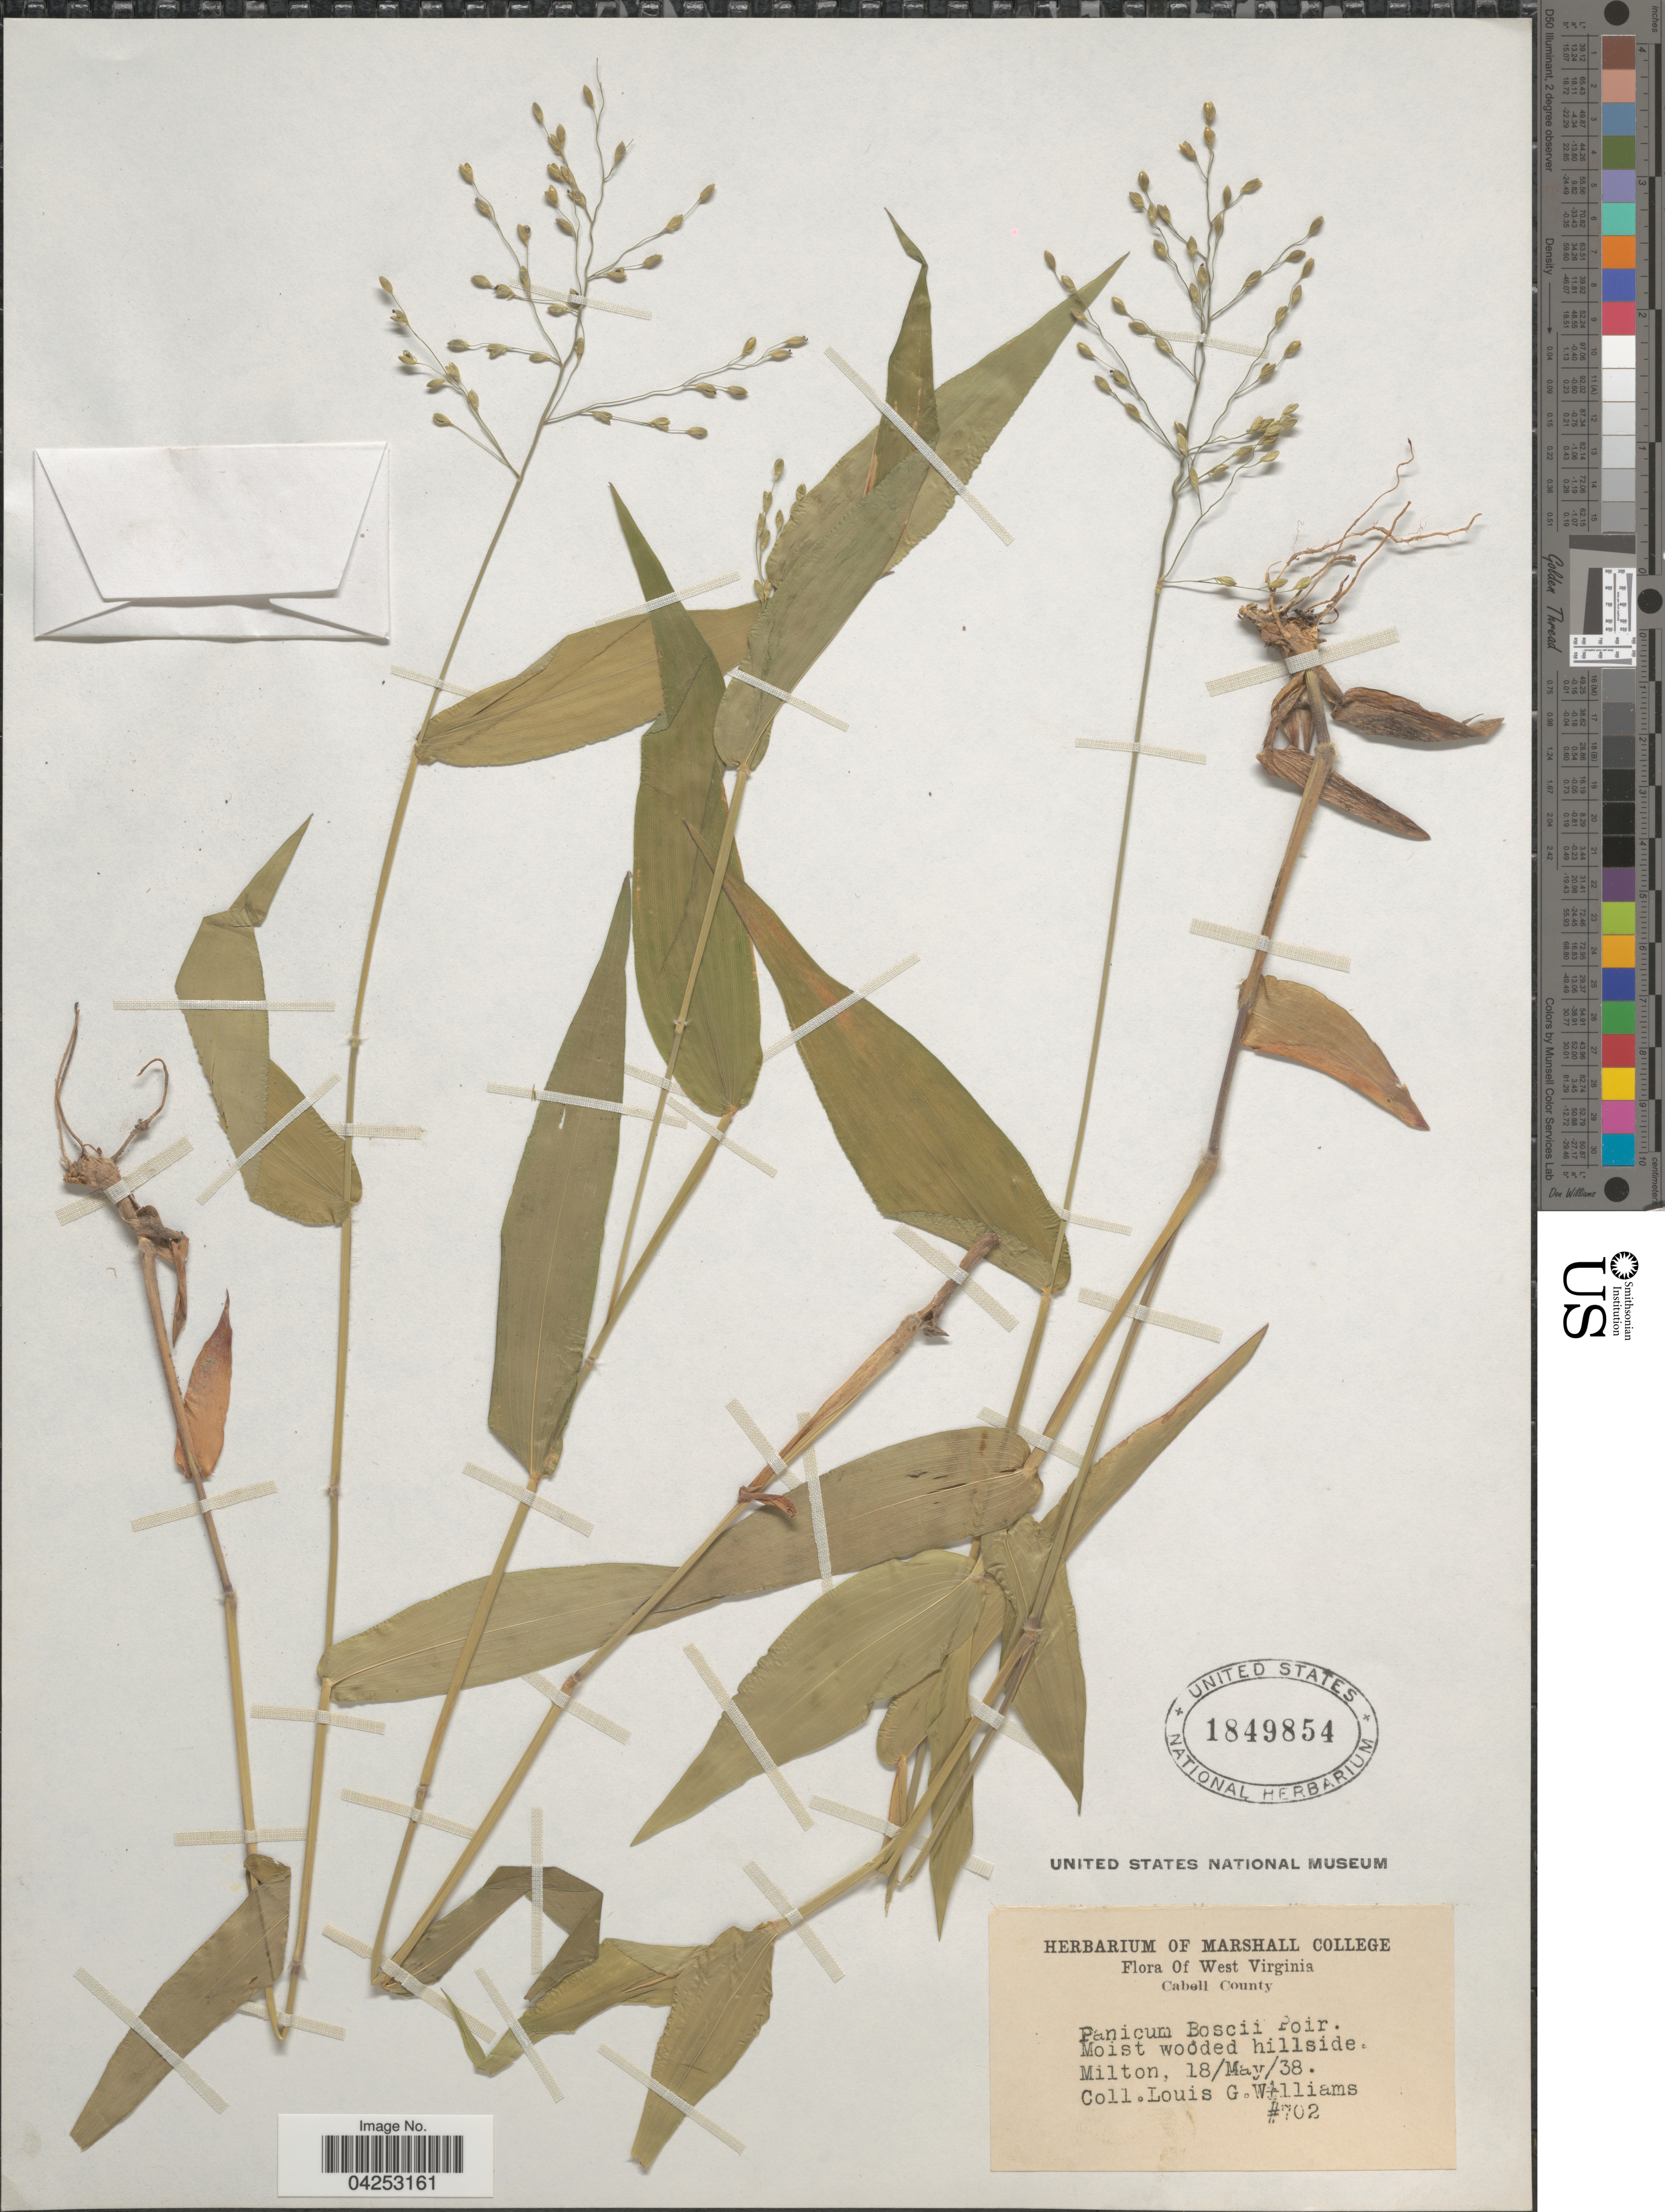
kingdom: Plantae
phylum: Tracheophyta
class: Liliopsida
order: Poales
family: Poaceae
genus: Dichanthelium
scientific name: Dichanthelium boscii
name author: (Poir.) Gould & C.A. Clark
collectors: L. G. Williams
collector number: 702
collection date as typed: Transcribed d/m/y: 18/5/38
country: United States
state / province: West Virginia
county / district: Cabell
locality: Cabell County. Moist wooded hillside. Milton.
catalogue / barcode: US 1849854